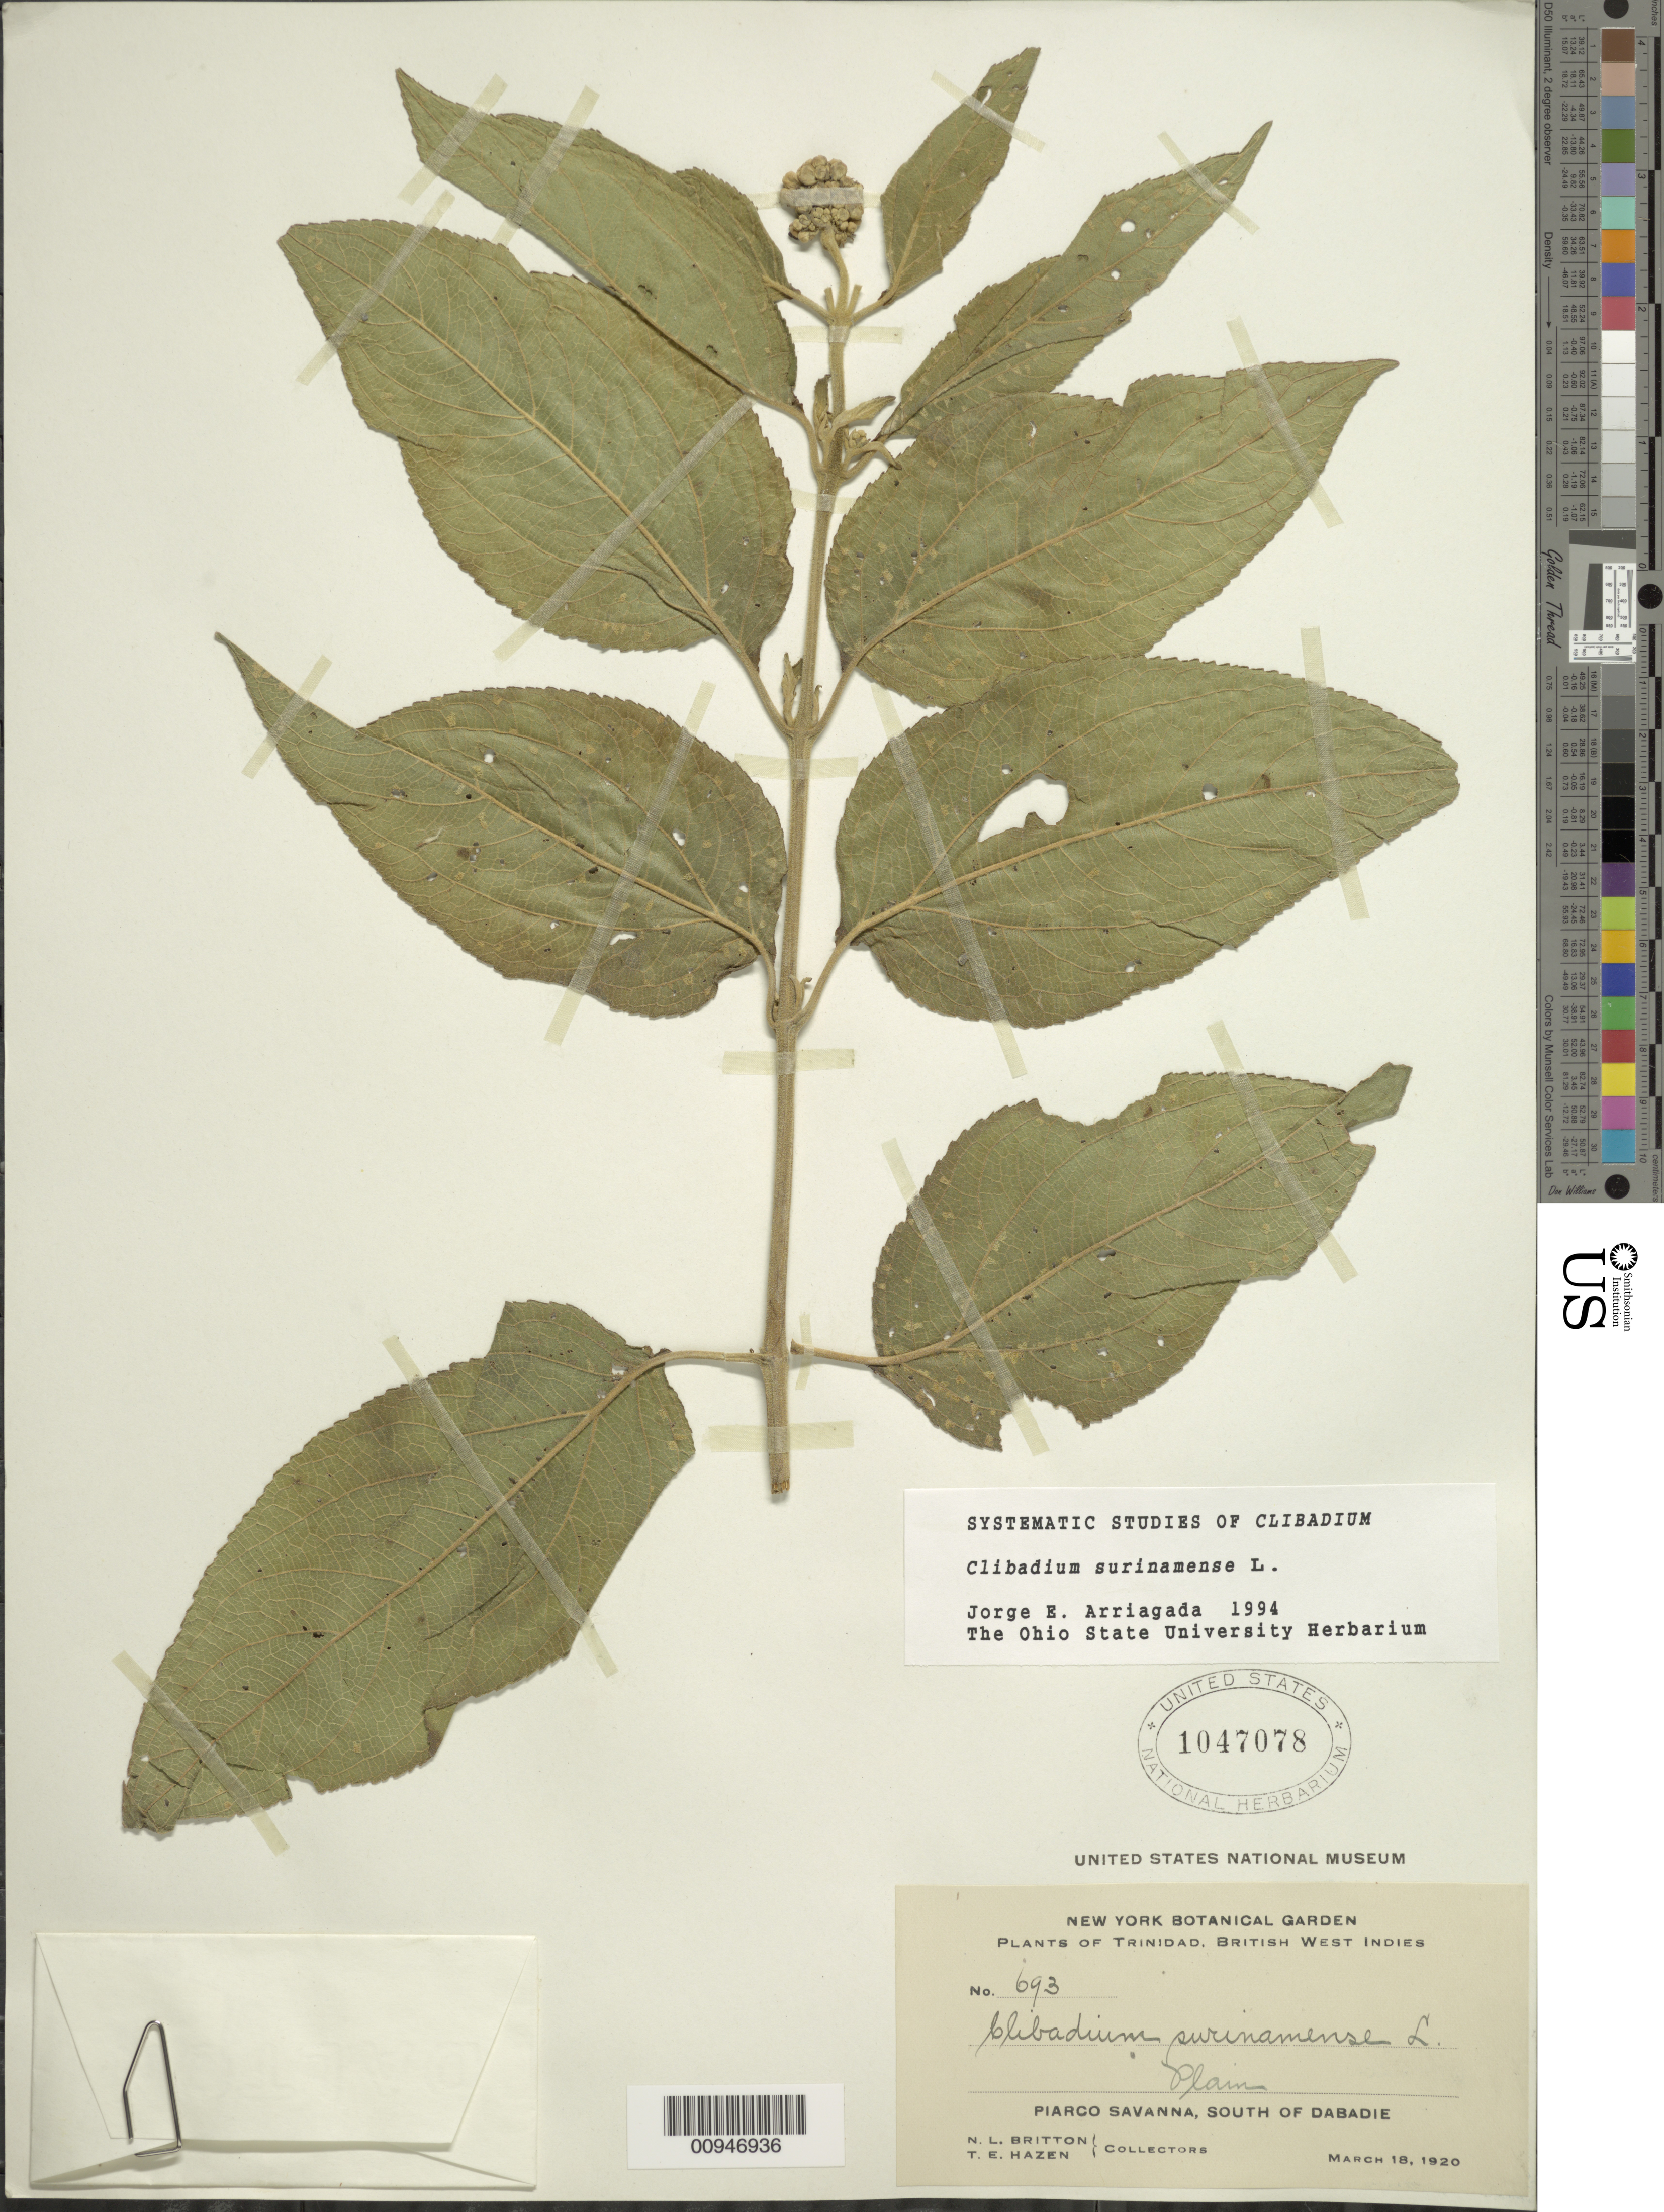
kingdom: Plantae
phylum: Tracheophyta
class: Magnoliopsida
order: Asterales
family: Asteraceae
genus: Clibadium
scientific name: Clibadium surinamense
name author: L.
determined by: Arriagada, J. E.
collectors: N. Britton & T. E. Hazen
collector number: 693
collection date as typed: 18 Mar 1920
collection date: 1920-03-18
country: Trinidad and Tobago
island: Trinidad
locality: Piarco Savanna, S of Dabadie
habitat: Plain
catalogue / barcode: US 1047078